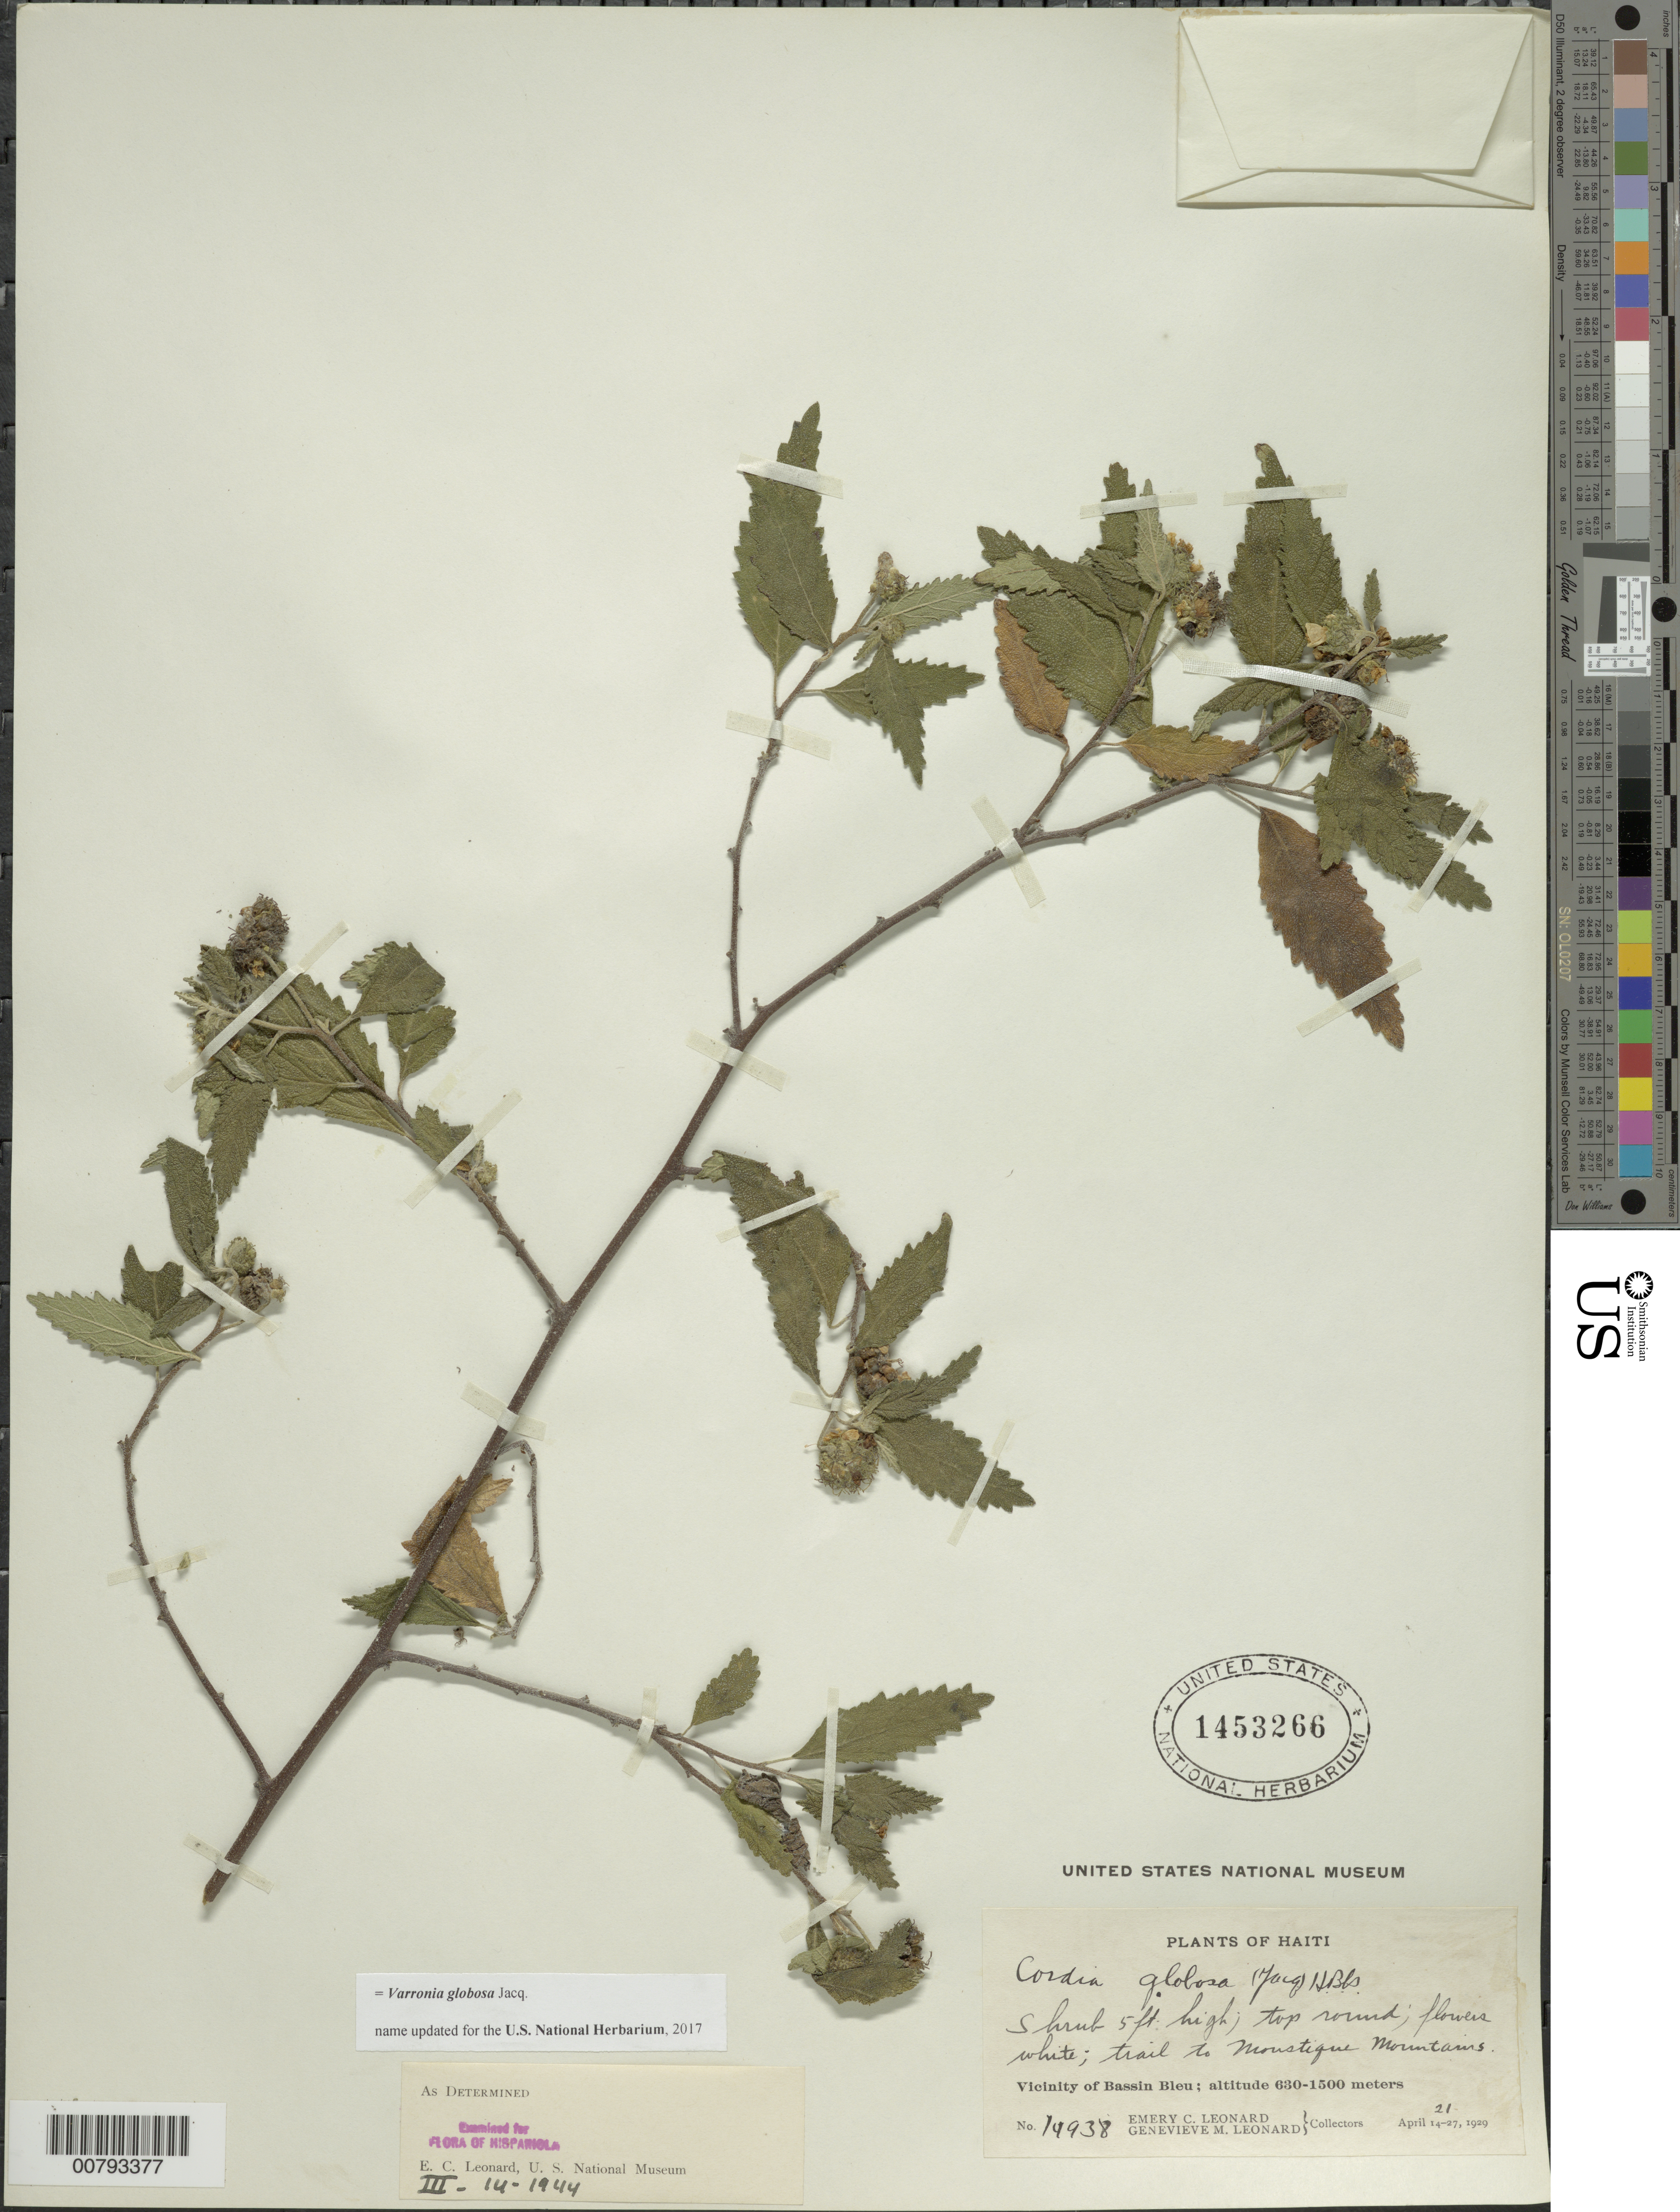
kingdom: Plantae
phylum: Tracheophyta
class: Magnoliopsida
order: Boraginales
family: Cordiaceae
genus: Varronia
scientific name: Varronia globosa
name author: Jacq.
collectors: E. C. Leonard & G. M. Leonard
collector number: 14938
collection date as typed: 21 Apr 1929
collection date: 1929-04-21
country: Haiti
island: Hispaniola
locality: Vicinity of Bassin Bleu, trail to Moustique Mountains.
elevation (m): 630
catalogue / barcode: US 1453266